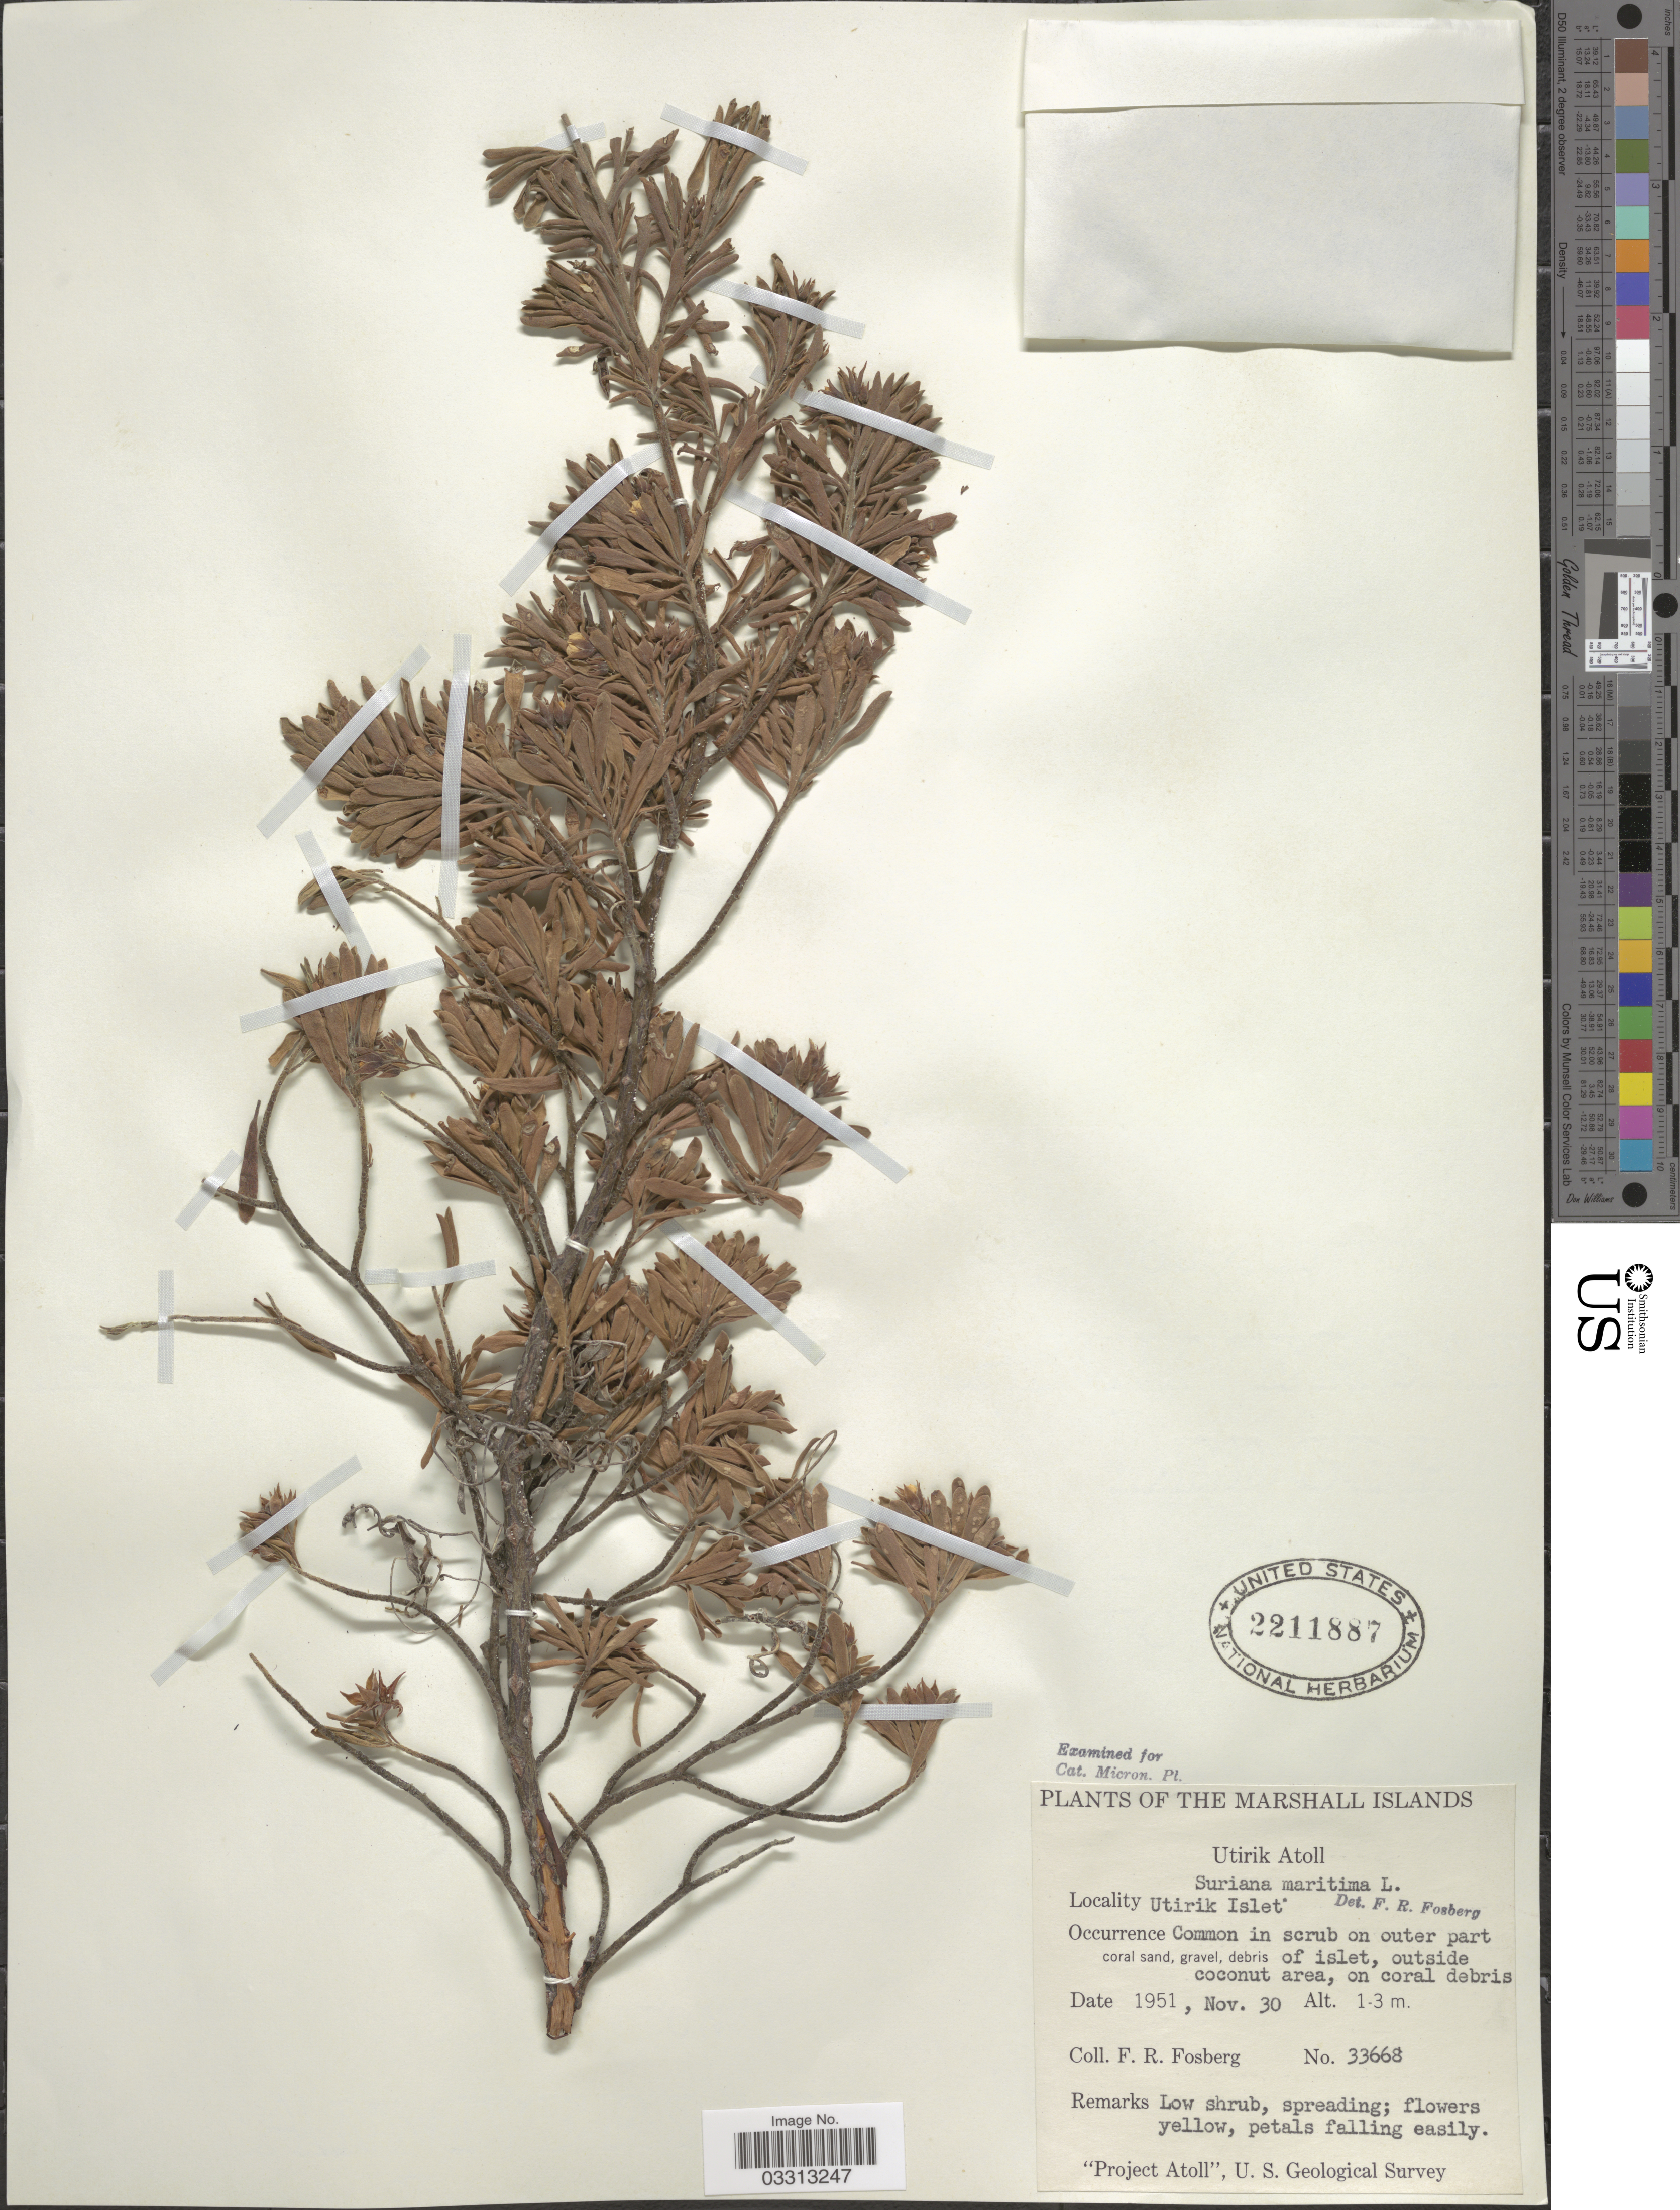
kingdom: Plantae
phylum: Tracheophyta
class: Magnoliopsida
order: Fabales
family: Surianaceae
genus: Suriana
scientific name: Suriana maritima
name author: L.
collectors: F. R. Fosberg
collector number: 33668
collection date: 1951-11-30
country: Marshall Islands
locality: Utirik Atoll. Utirik Islet.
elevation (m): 1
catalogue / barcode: US 2211887